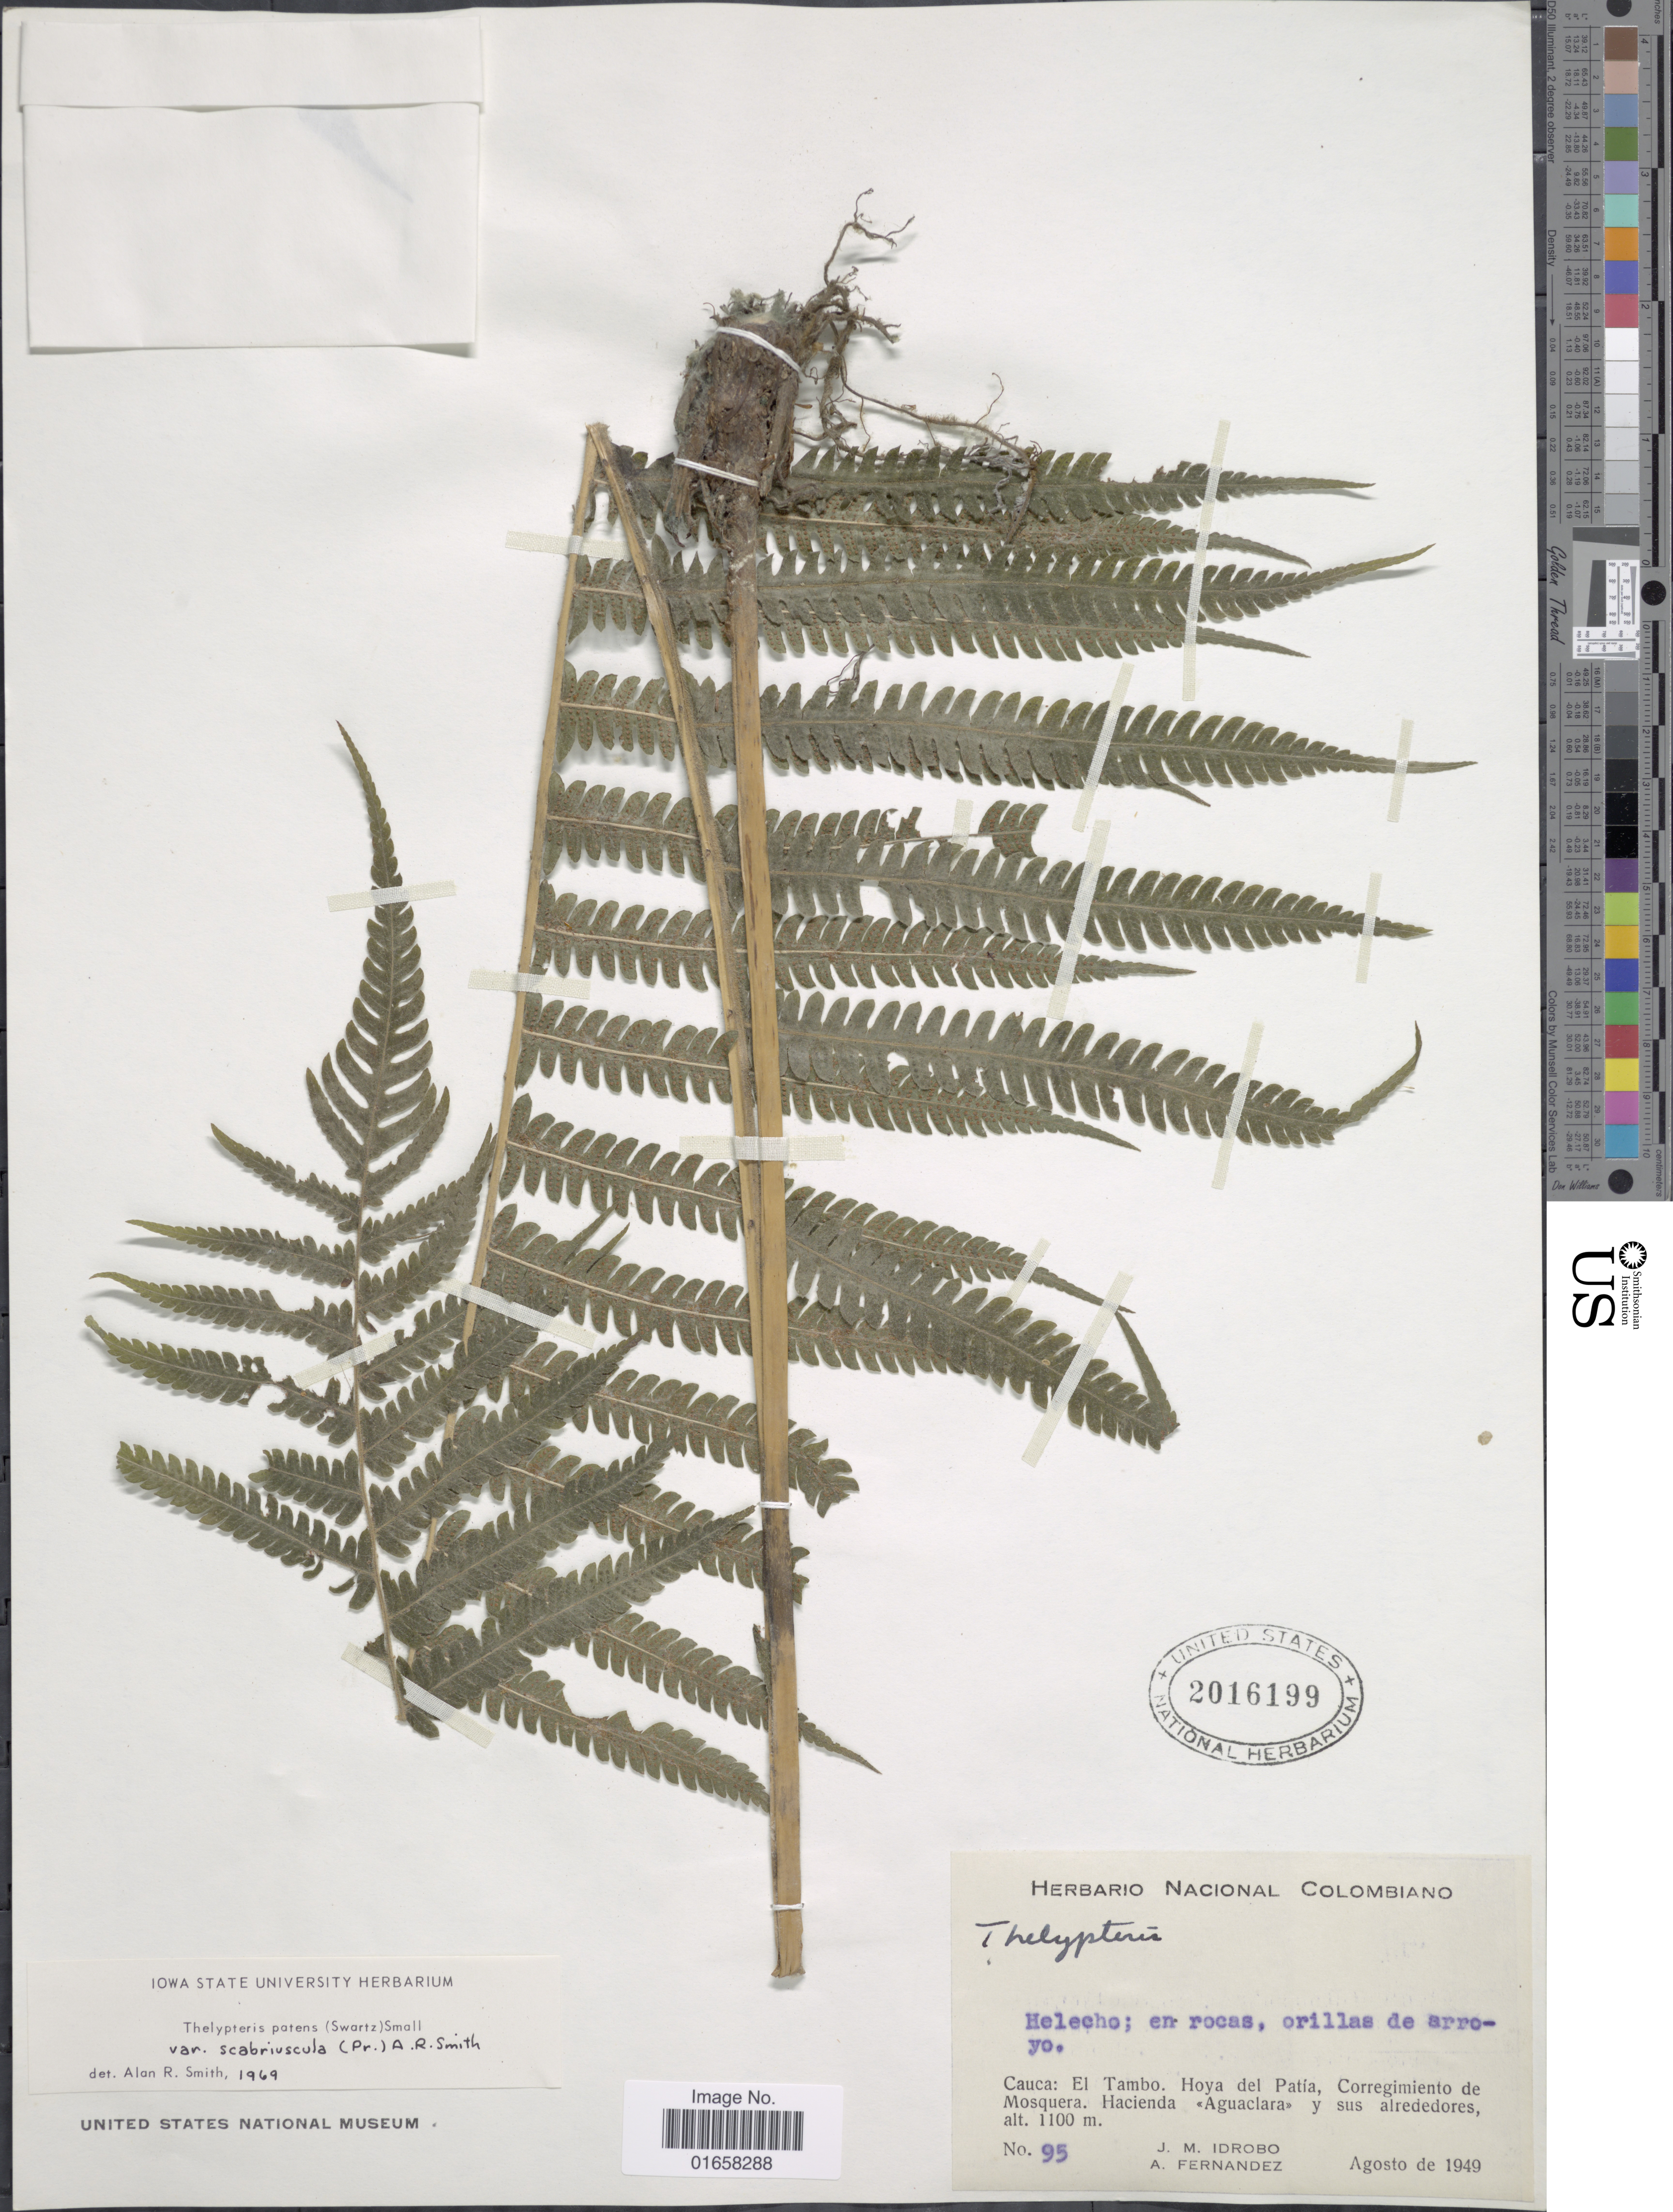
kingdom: Plantae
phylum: Tracheophyta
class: Polypodiopsida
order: Polypodiales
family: Thelypteridaceae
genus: Christella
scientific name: Christella patens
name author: (Sw.) Holttum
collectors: J. M. Idrobo & A. Fernandez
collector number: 95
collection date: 1949-08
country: Colombia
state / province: Cauca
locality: Cauca: El Tambo. Hoya del Patia, Corregimiento de Mosqueta. Hacienda (Aguaciara y sus alrededores)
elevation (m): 1100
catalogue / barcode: US 2016199